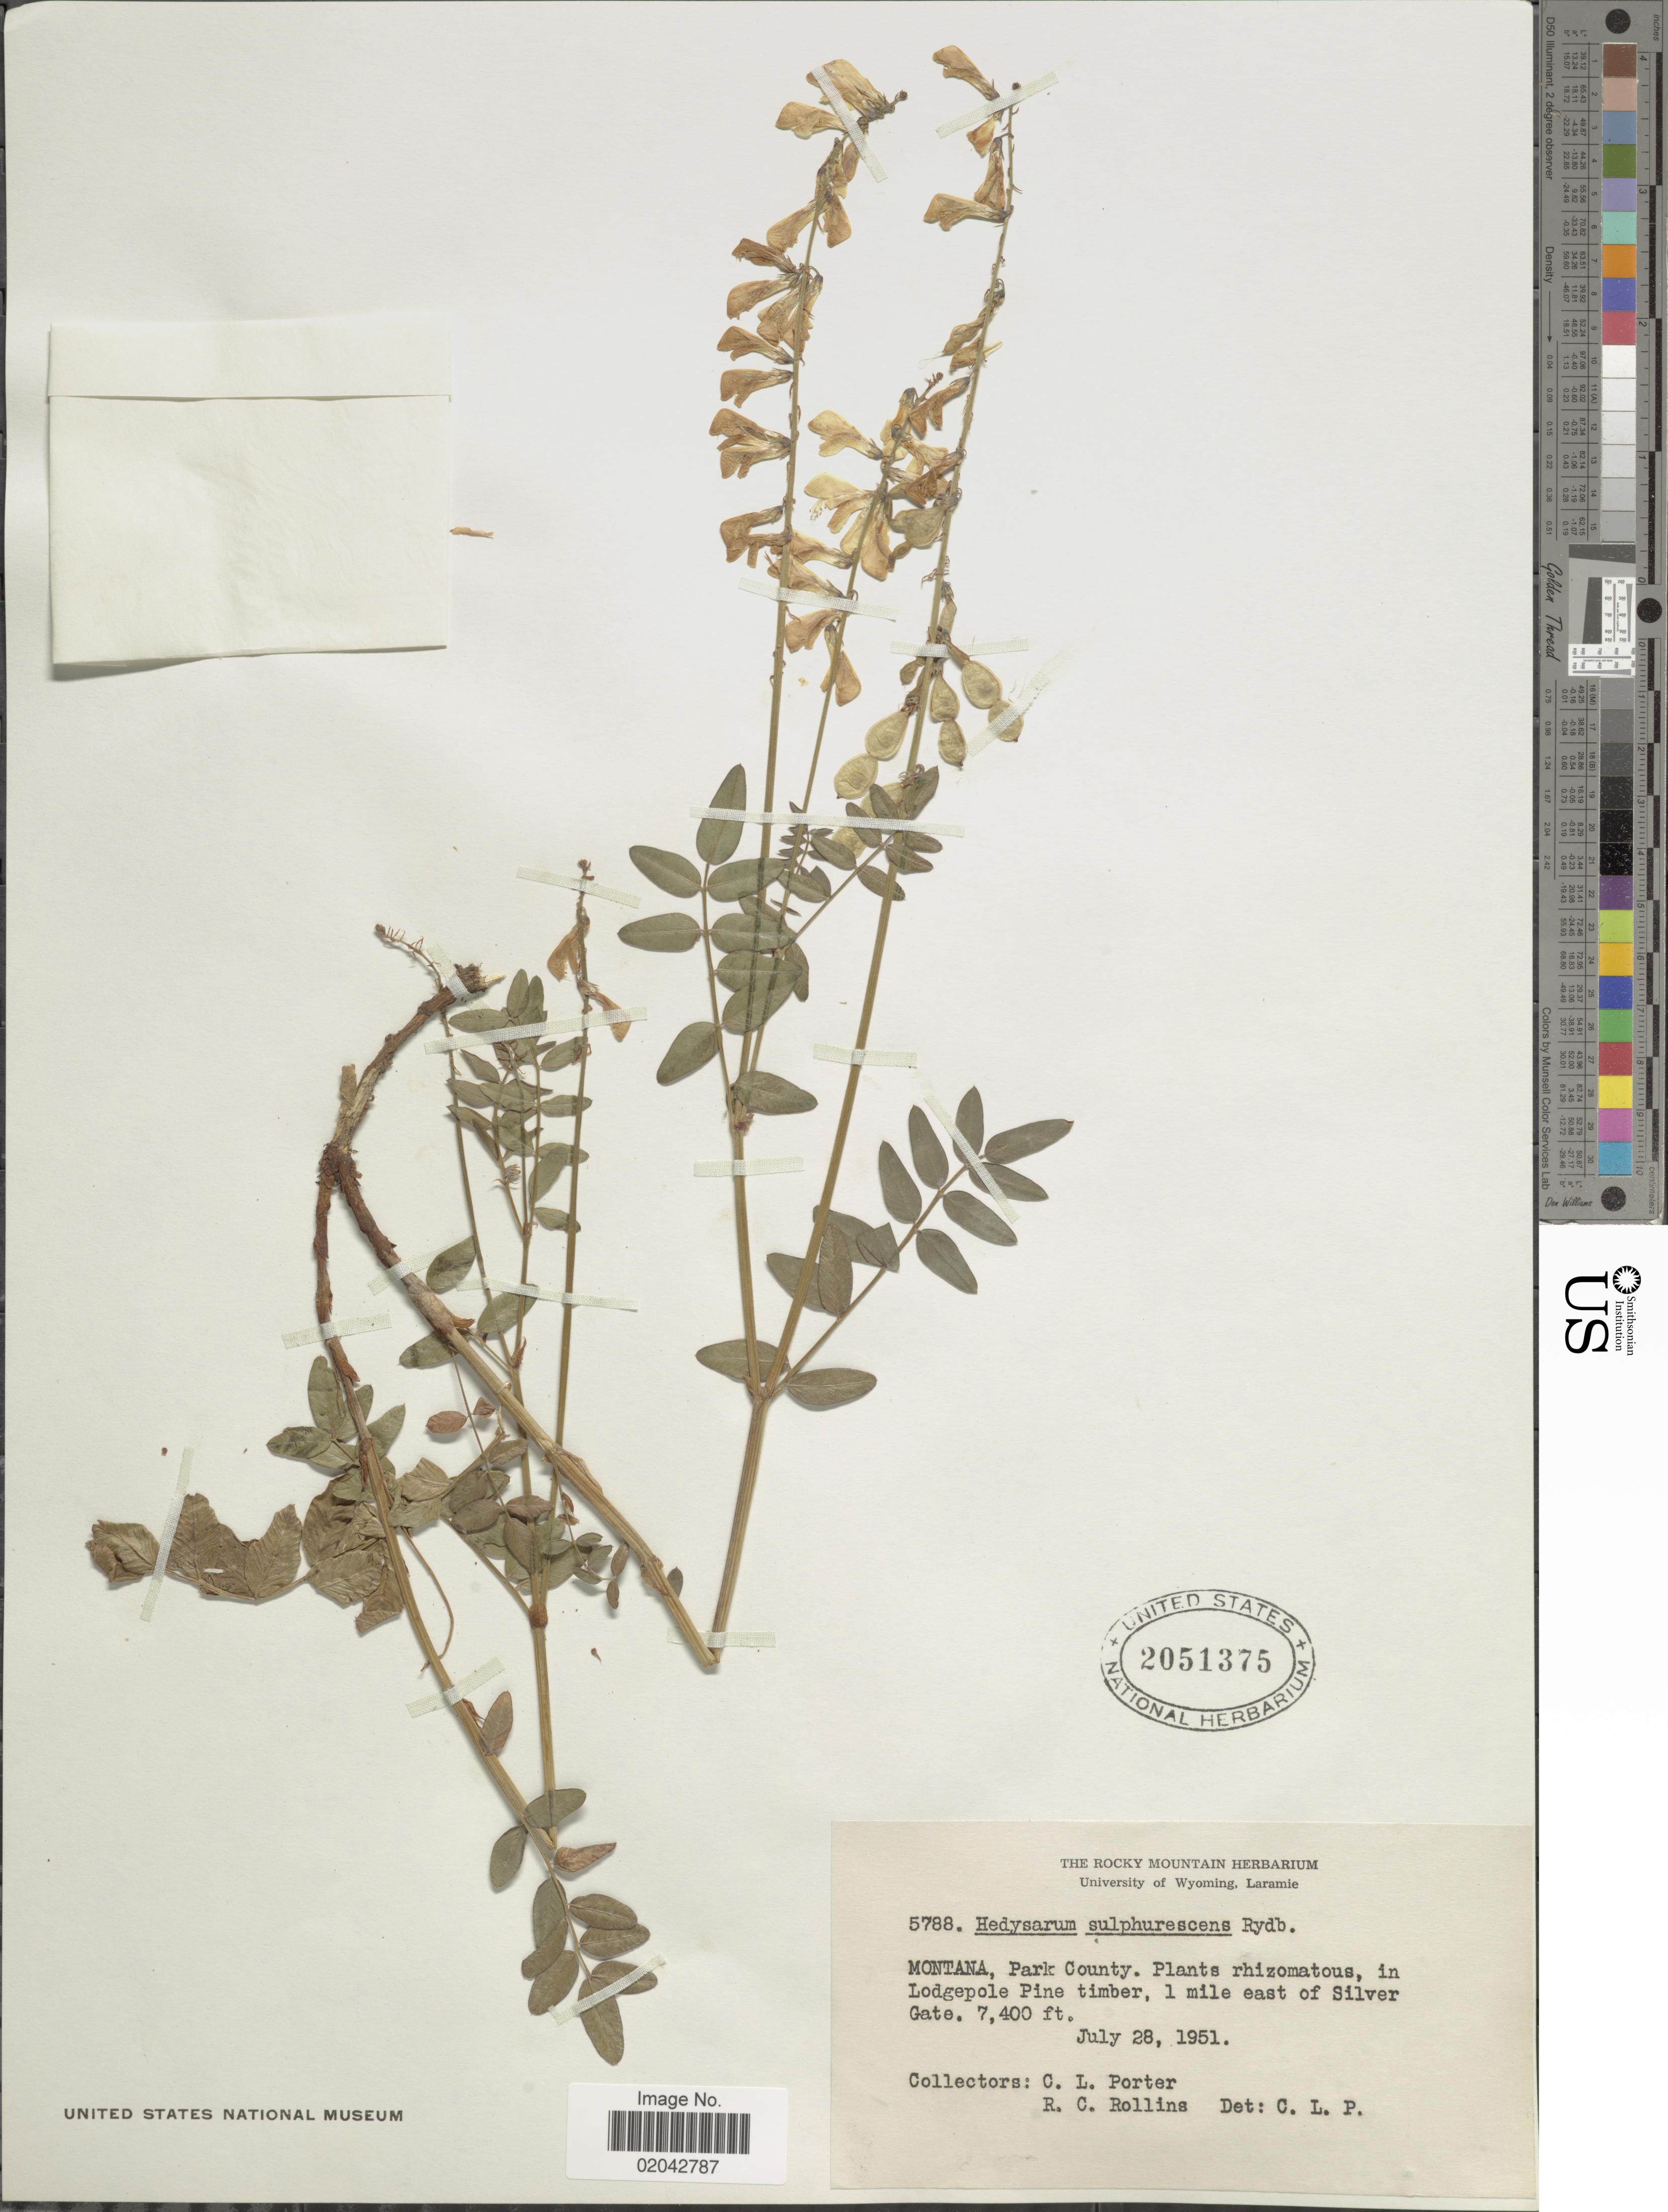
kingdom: Plantae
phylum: Tracheophyta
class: Magnoliopsida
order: Fabales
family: Fabaceae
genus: Hedysarum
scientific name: Hedysarum sulphurescens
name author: Rydb.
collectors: C. L. Porter & R. C. Rollins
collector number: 5788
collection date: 1951-07-28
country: United States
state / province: Montana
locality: Park County, in Lodgepole Pine timber, 1 mile east of Silver Gate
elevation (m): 2256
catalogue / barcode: US 2051375